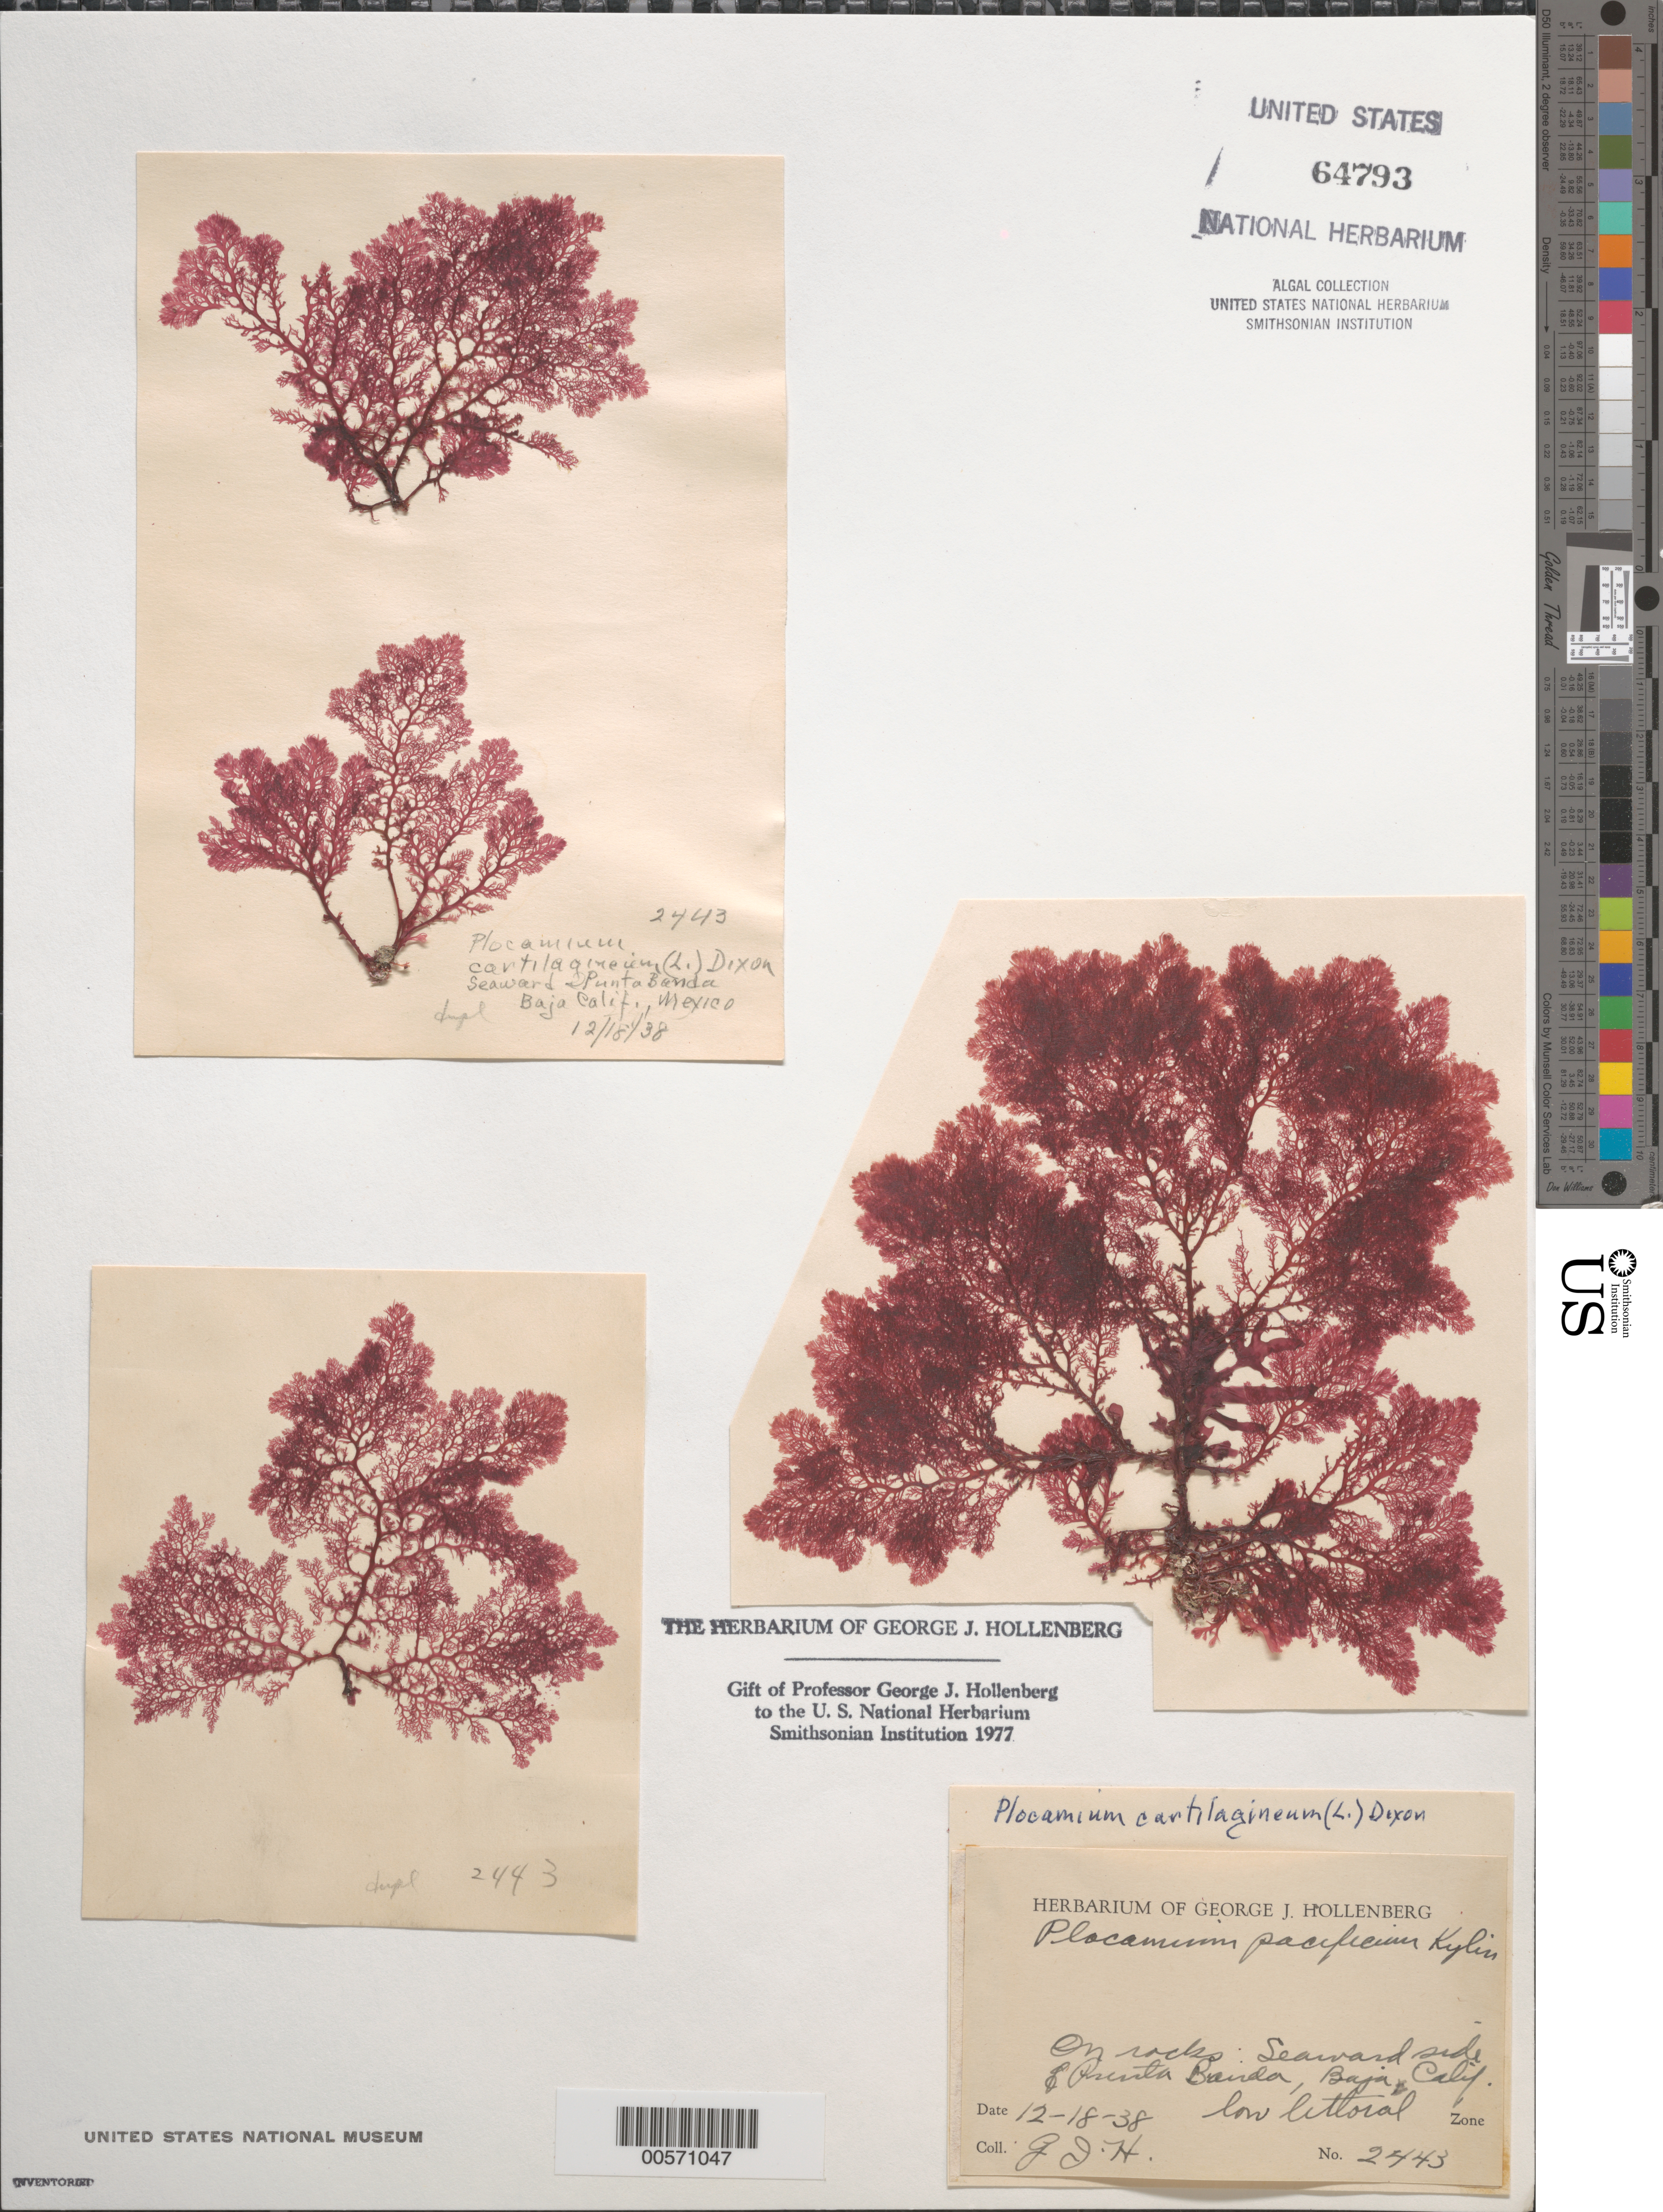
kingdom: Plantae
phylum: Rhodophyta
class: Florideophyceae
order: Plocamiales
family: Plocamiaceae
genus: Plocamium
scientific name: Plocamium cartilagineum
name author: (L.) P.S. Dixon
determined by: Hollenberg, George J.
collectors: G. Hollenberg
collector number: GJH 2443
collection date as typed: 18 Dec 1938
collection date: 1938-12-18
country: Mexico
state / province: Baja California Norte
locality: Seaward side of Punta Banda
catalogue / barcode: US 64793